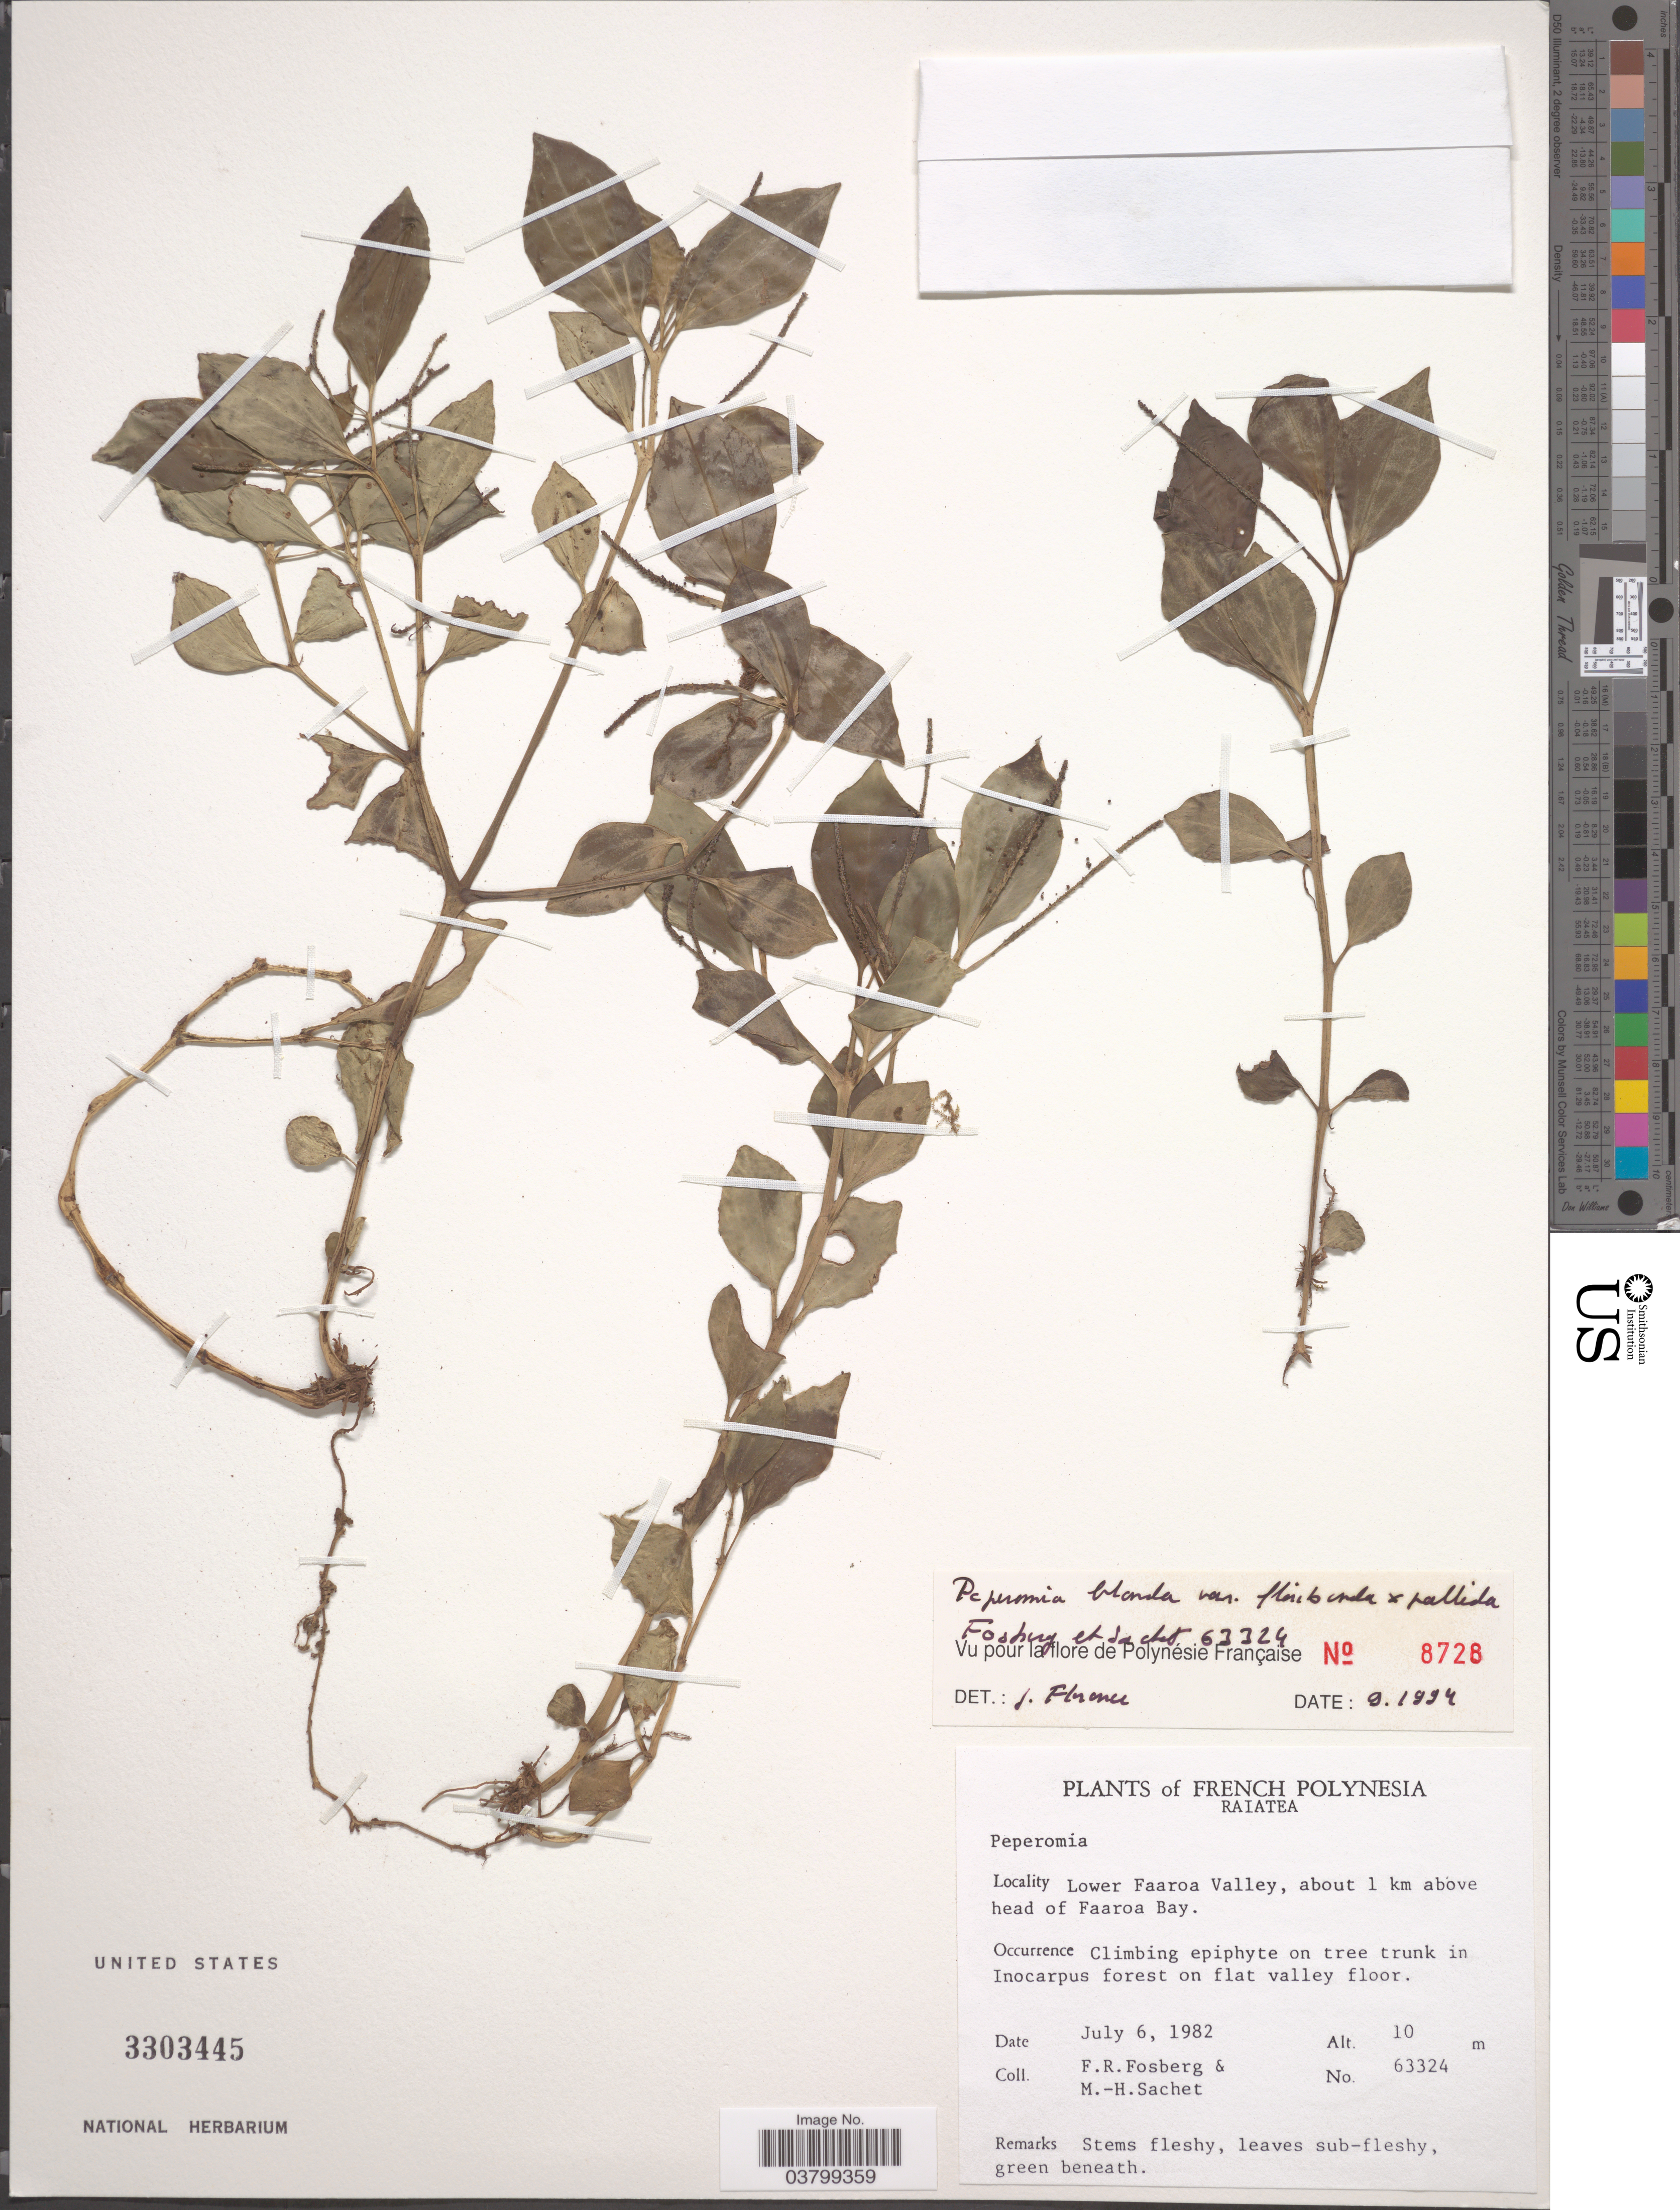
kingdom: Plantae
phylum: Tracheophyta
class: Magnoliopsida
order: Piperales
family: Piperaceae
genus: Peperomia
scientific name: Peperomia leptostachya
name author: Hook. & Arn.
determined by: Wagner, W. L., (BOT), Smithsonian Institution - National Museum of Natural History (UNITED STATES)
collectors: F. R. Fosberg & M.-H. Sachet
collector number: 63324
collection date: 1982-07-06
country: French Polynesia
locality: Raiatea. Lower Faaroa Valley, about 1 km above head of Faaroa Bay.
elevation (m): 10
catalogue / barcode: US 3303445